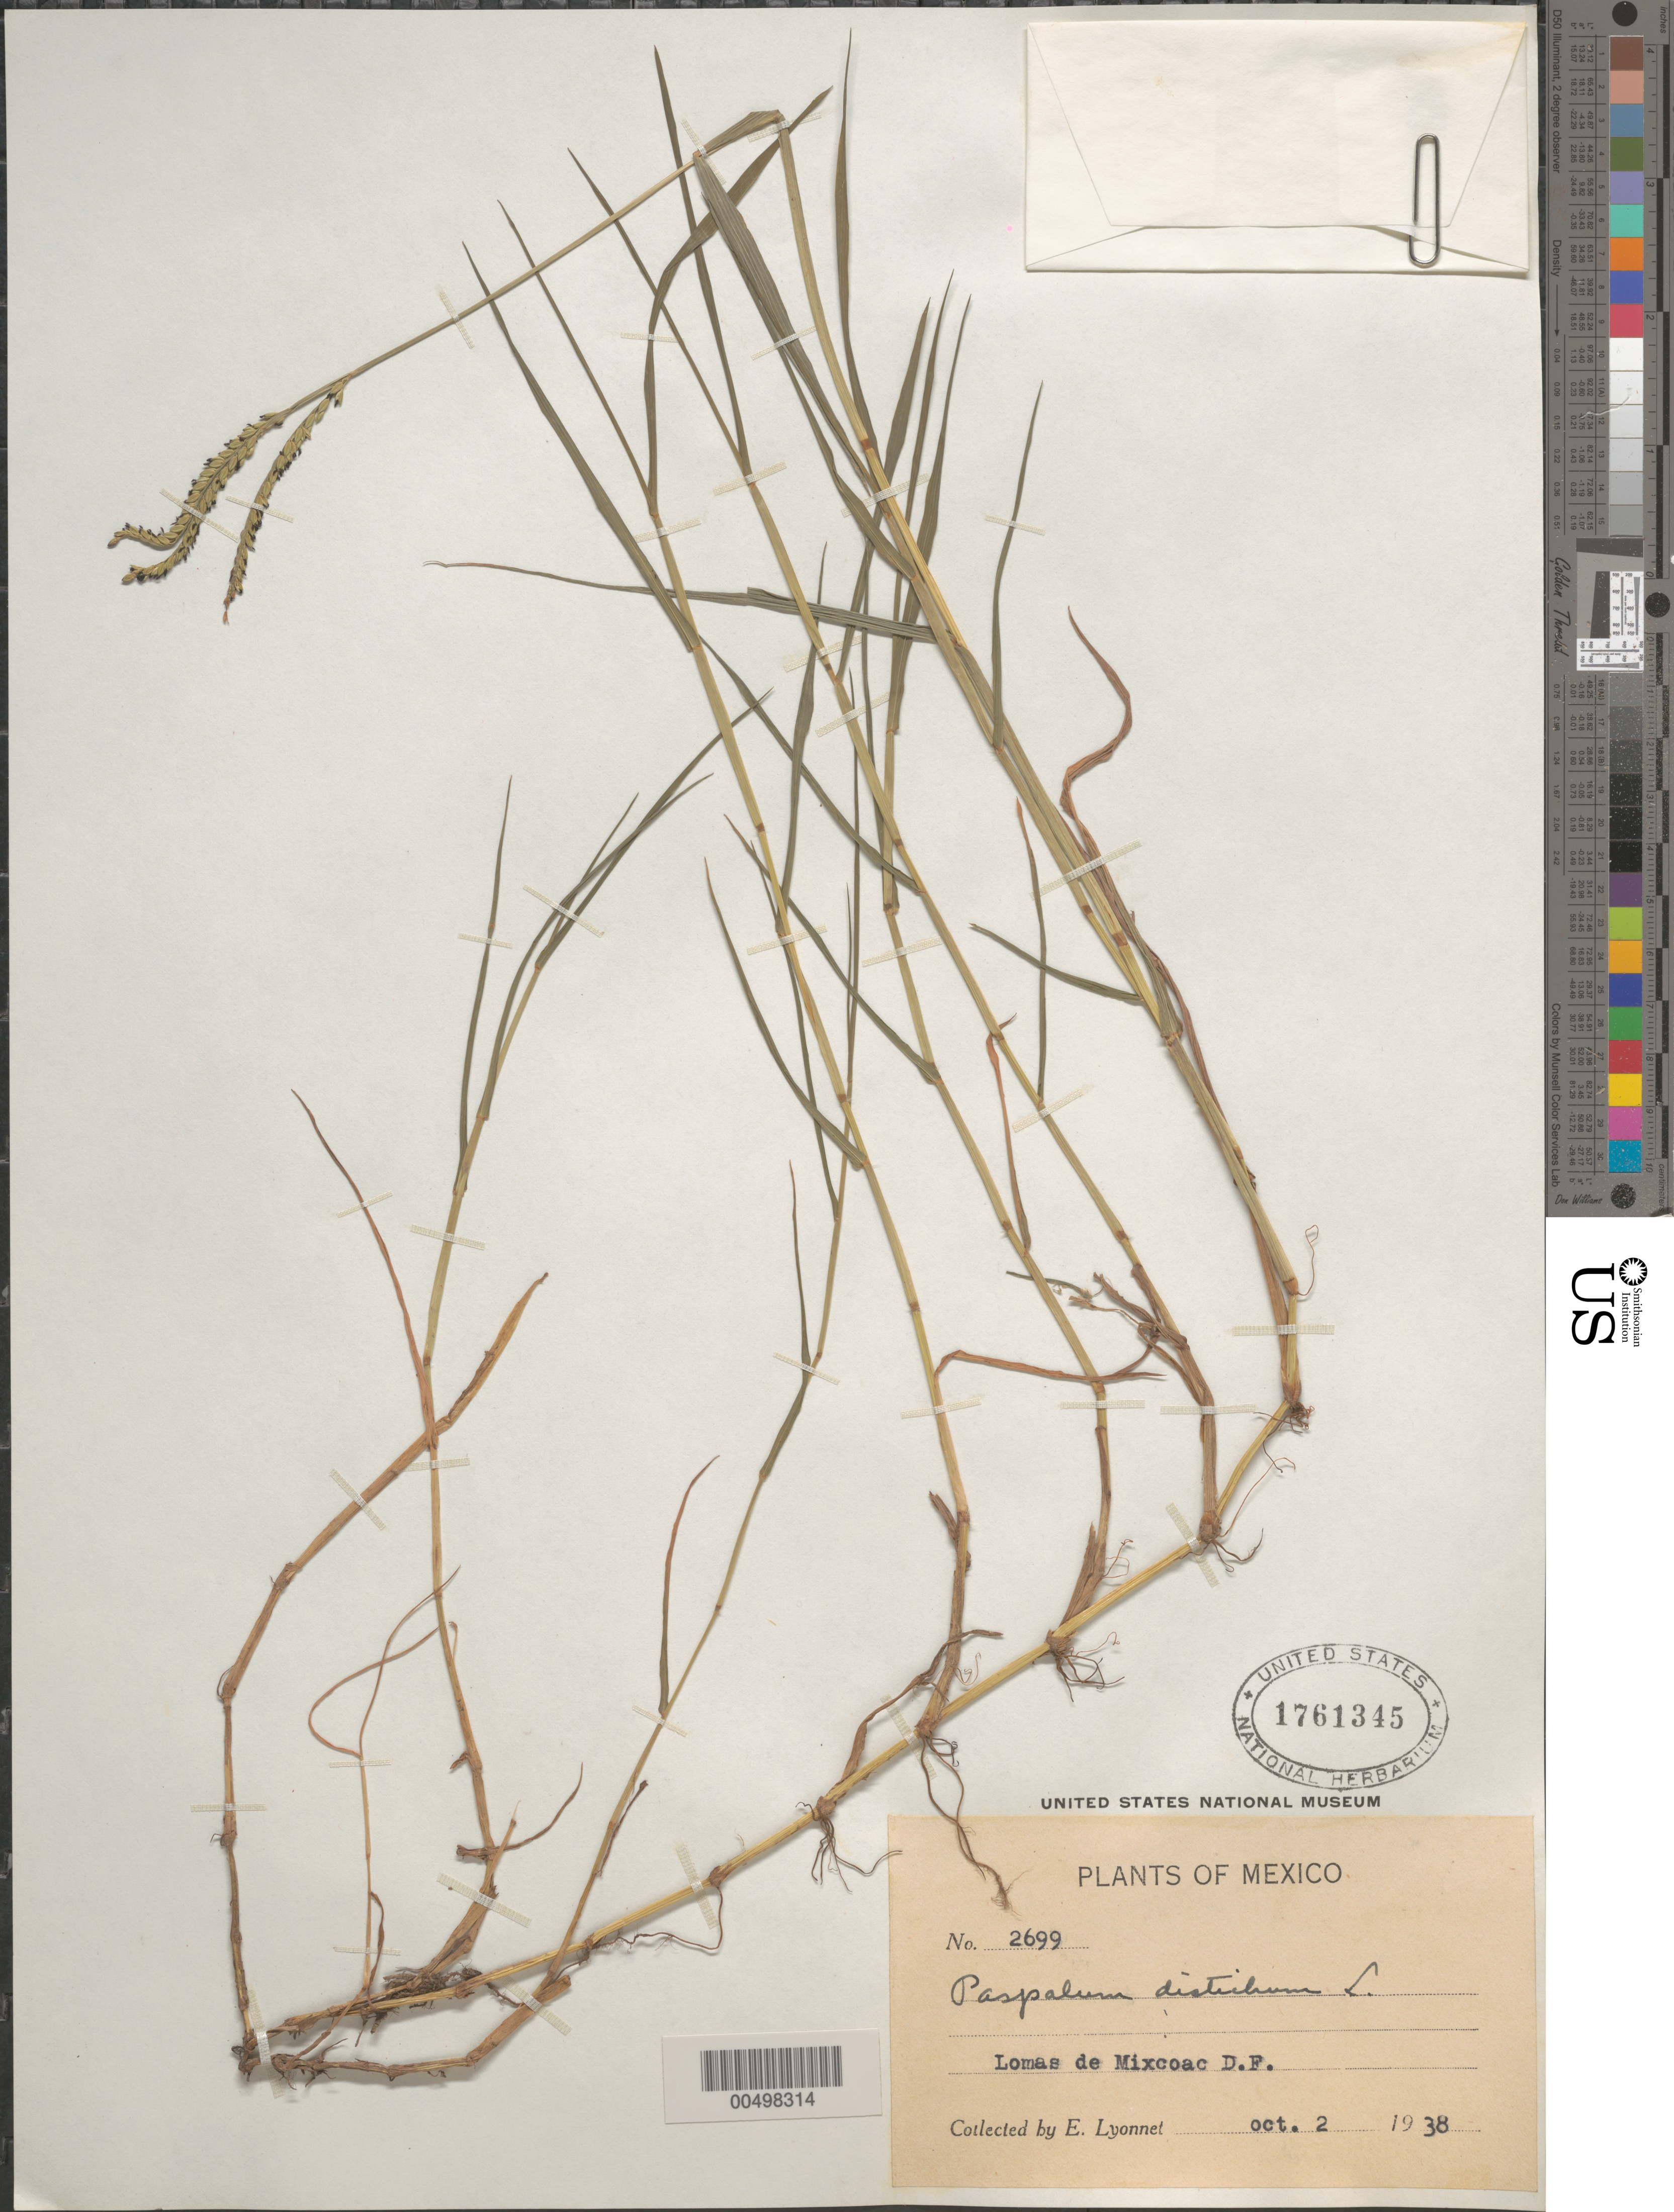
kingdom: Plantae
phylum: Tracheophyta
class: Liliopsida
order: Poales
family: Poaceae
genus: Paspalum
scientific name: Paspalum paspaloides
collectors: Bro. E. Lyonnet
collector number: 2699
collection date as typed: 2 Oct 1938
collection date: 1938-10-02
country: Mexico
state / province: Distrito Federal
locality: Lomas de Mixcoac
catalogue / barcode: US 1761345